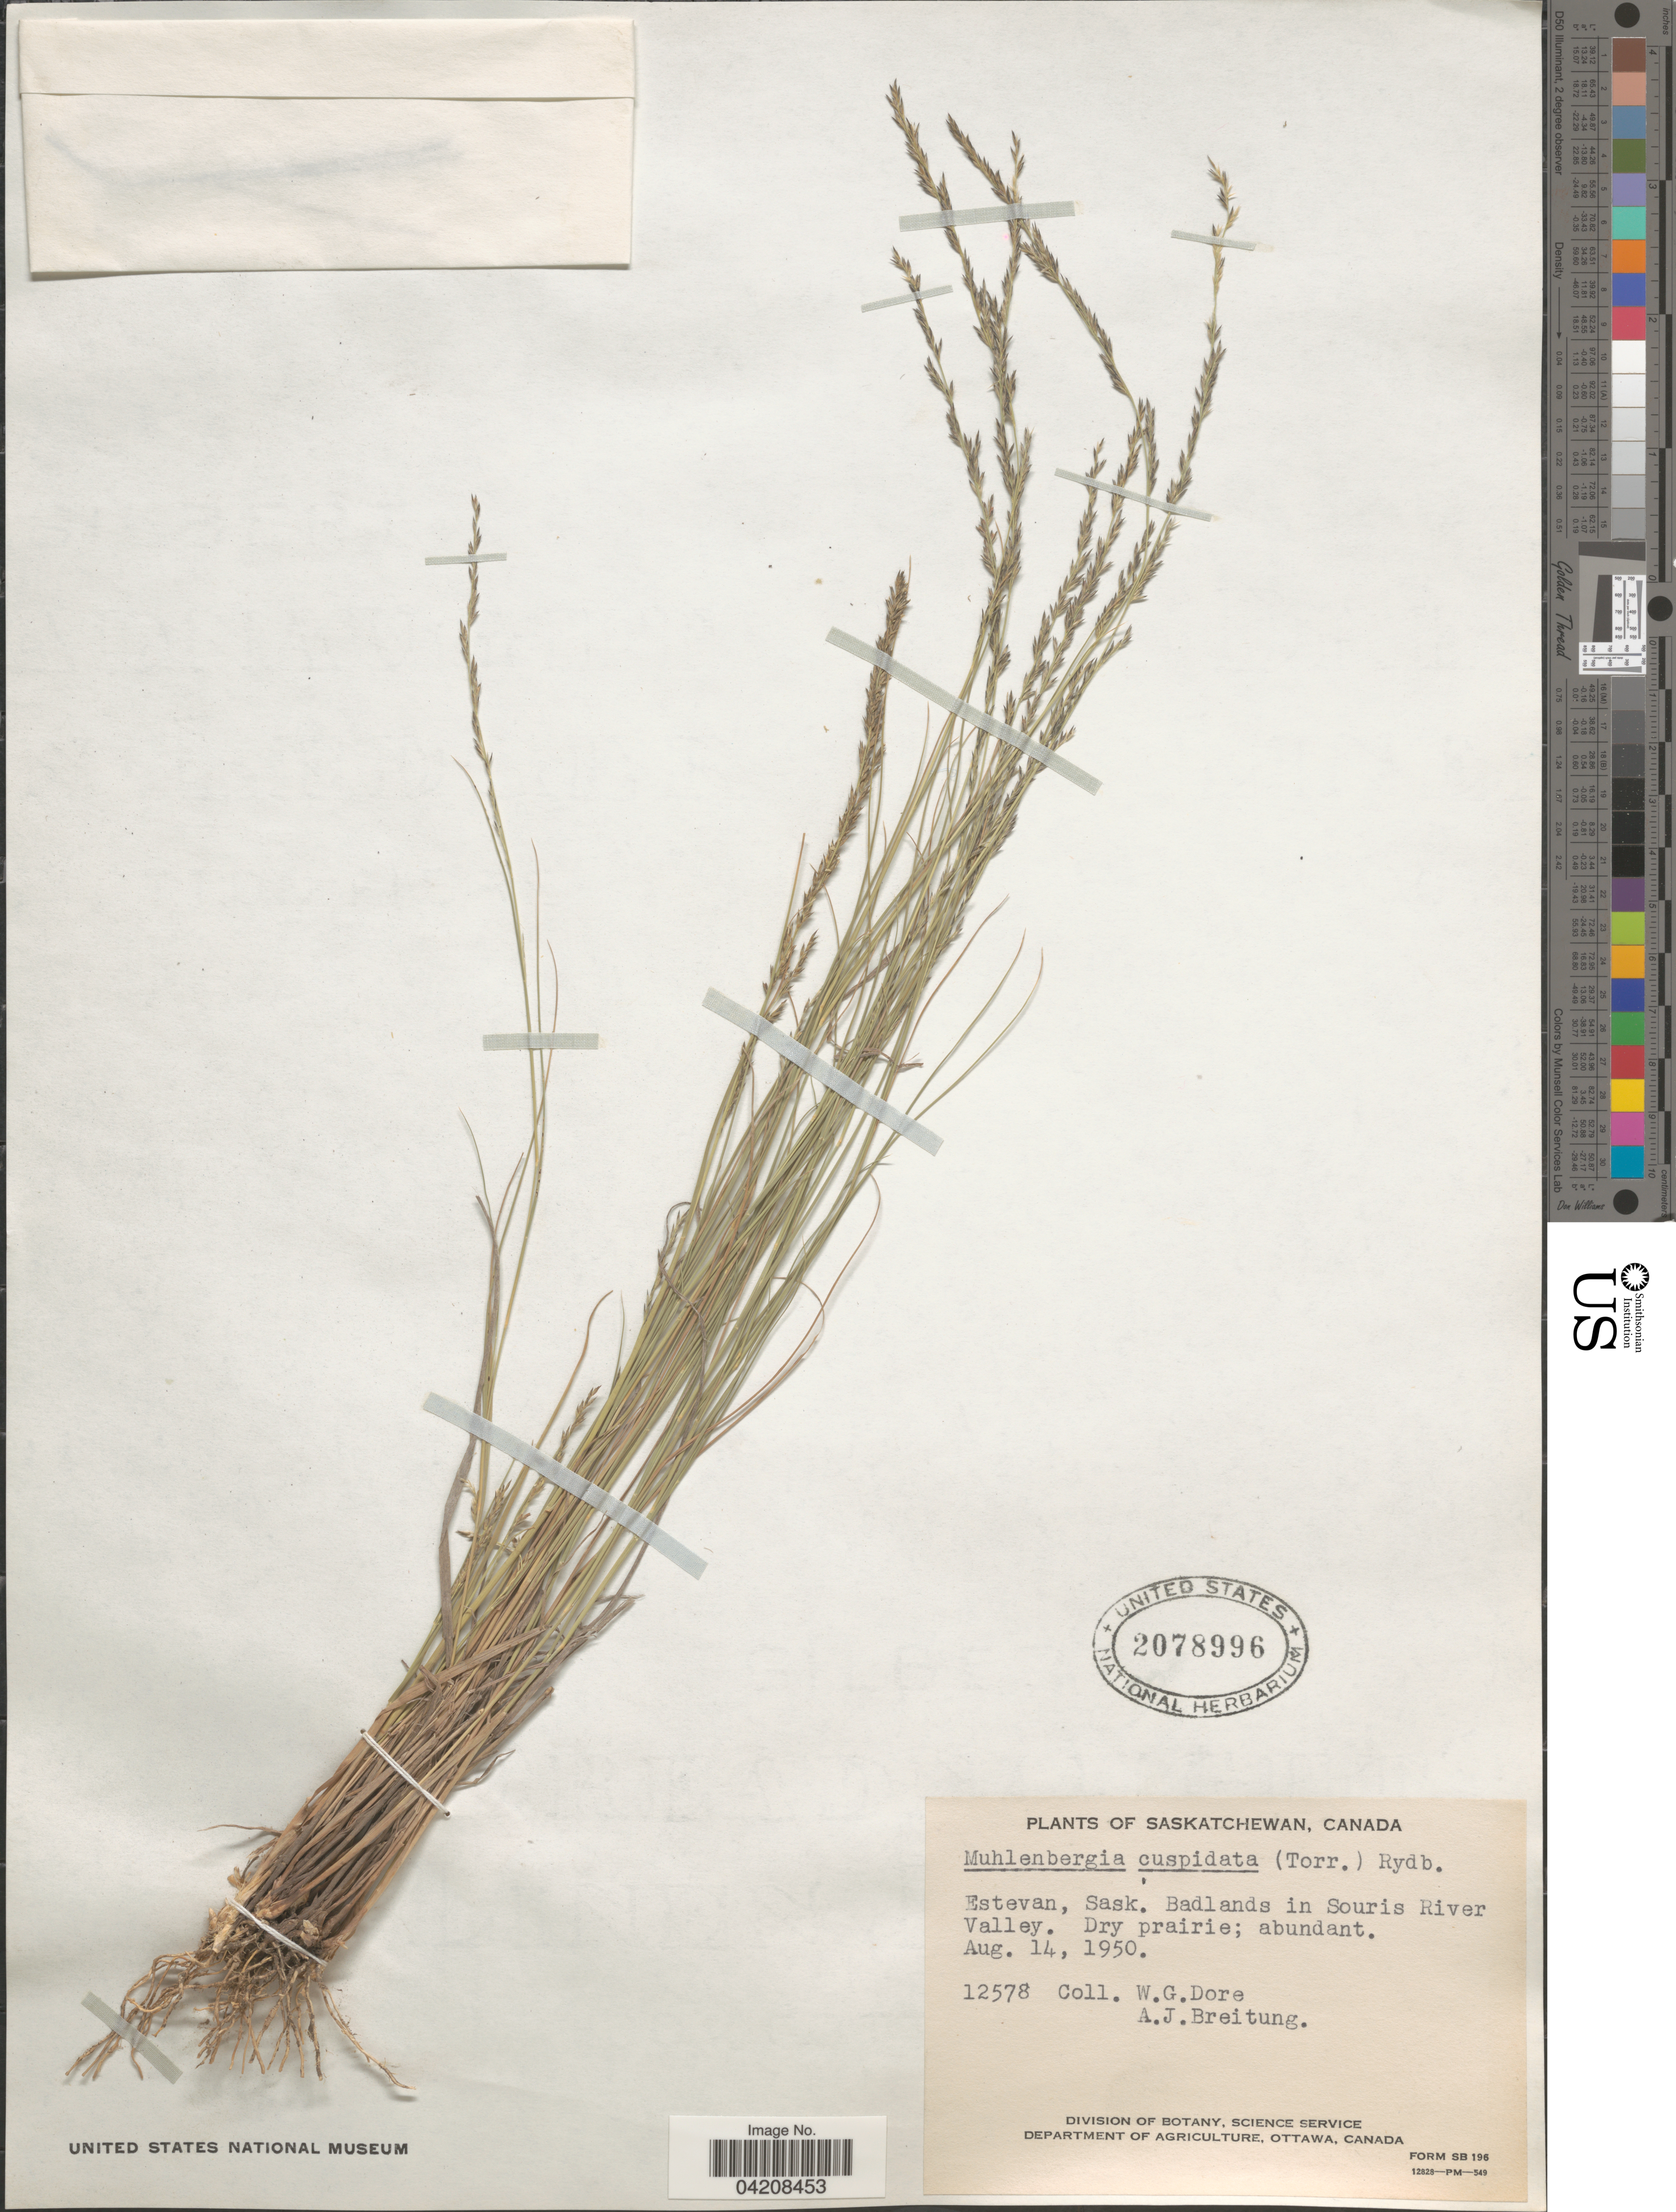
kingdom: Plantae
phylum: Tracheophyta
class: Liliopsida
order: Poales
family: Poaceae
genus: Muhlenbergia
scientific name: Muhlenbergia cuspidata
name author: (Torr. ex Hook.) Rydb.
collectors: W. Dore & A. Breitung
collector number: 12578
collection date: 1950-08-14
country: Canada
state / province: Saskatchewan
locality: Estevan. Badlands in Souris River Valley.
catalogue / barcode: US 2078996